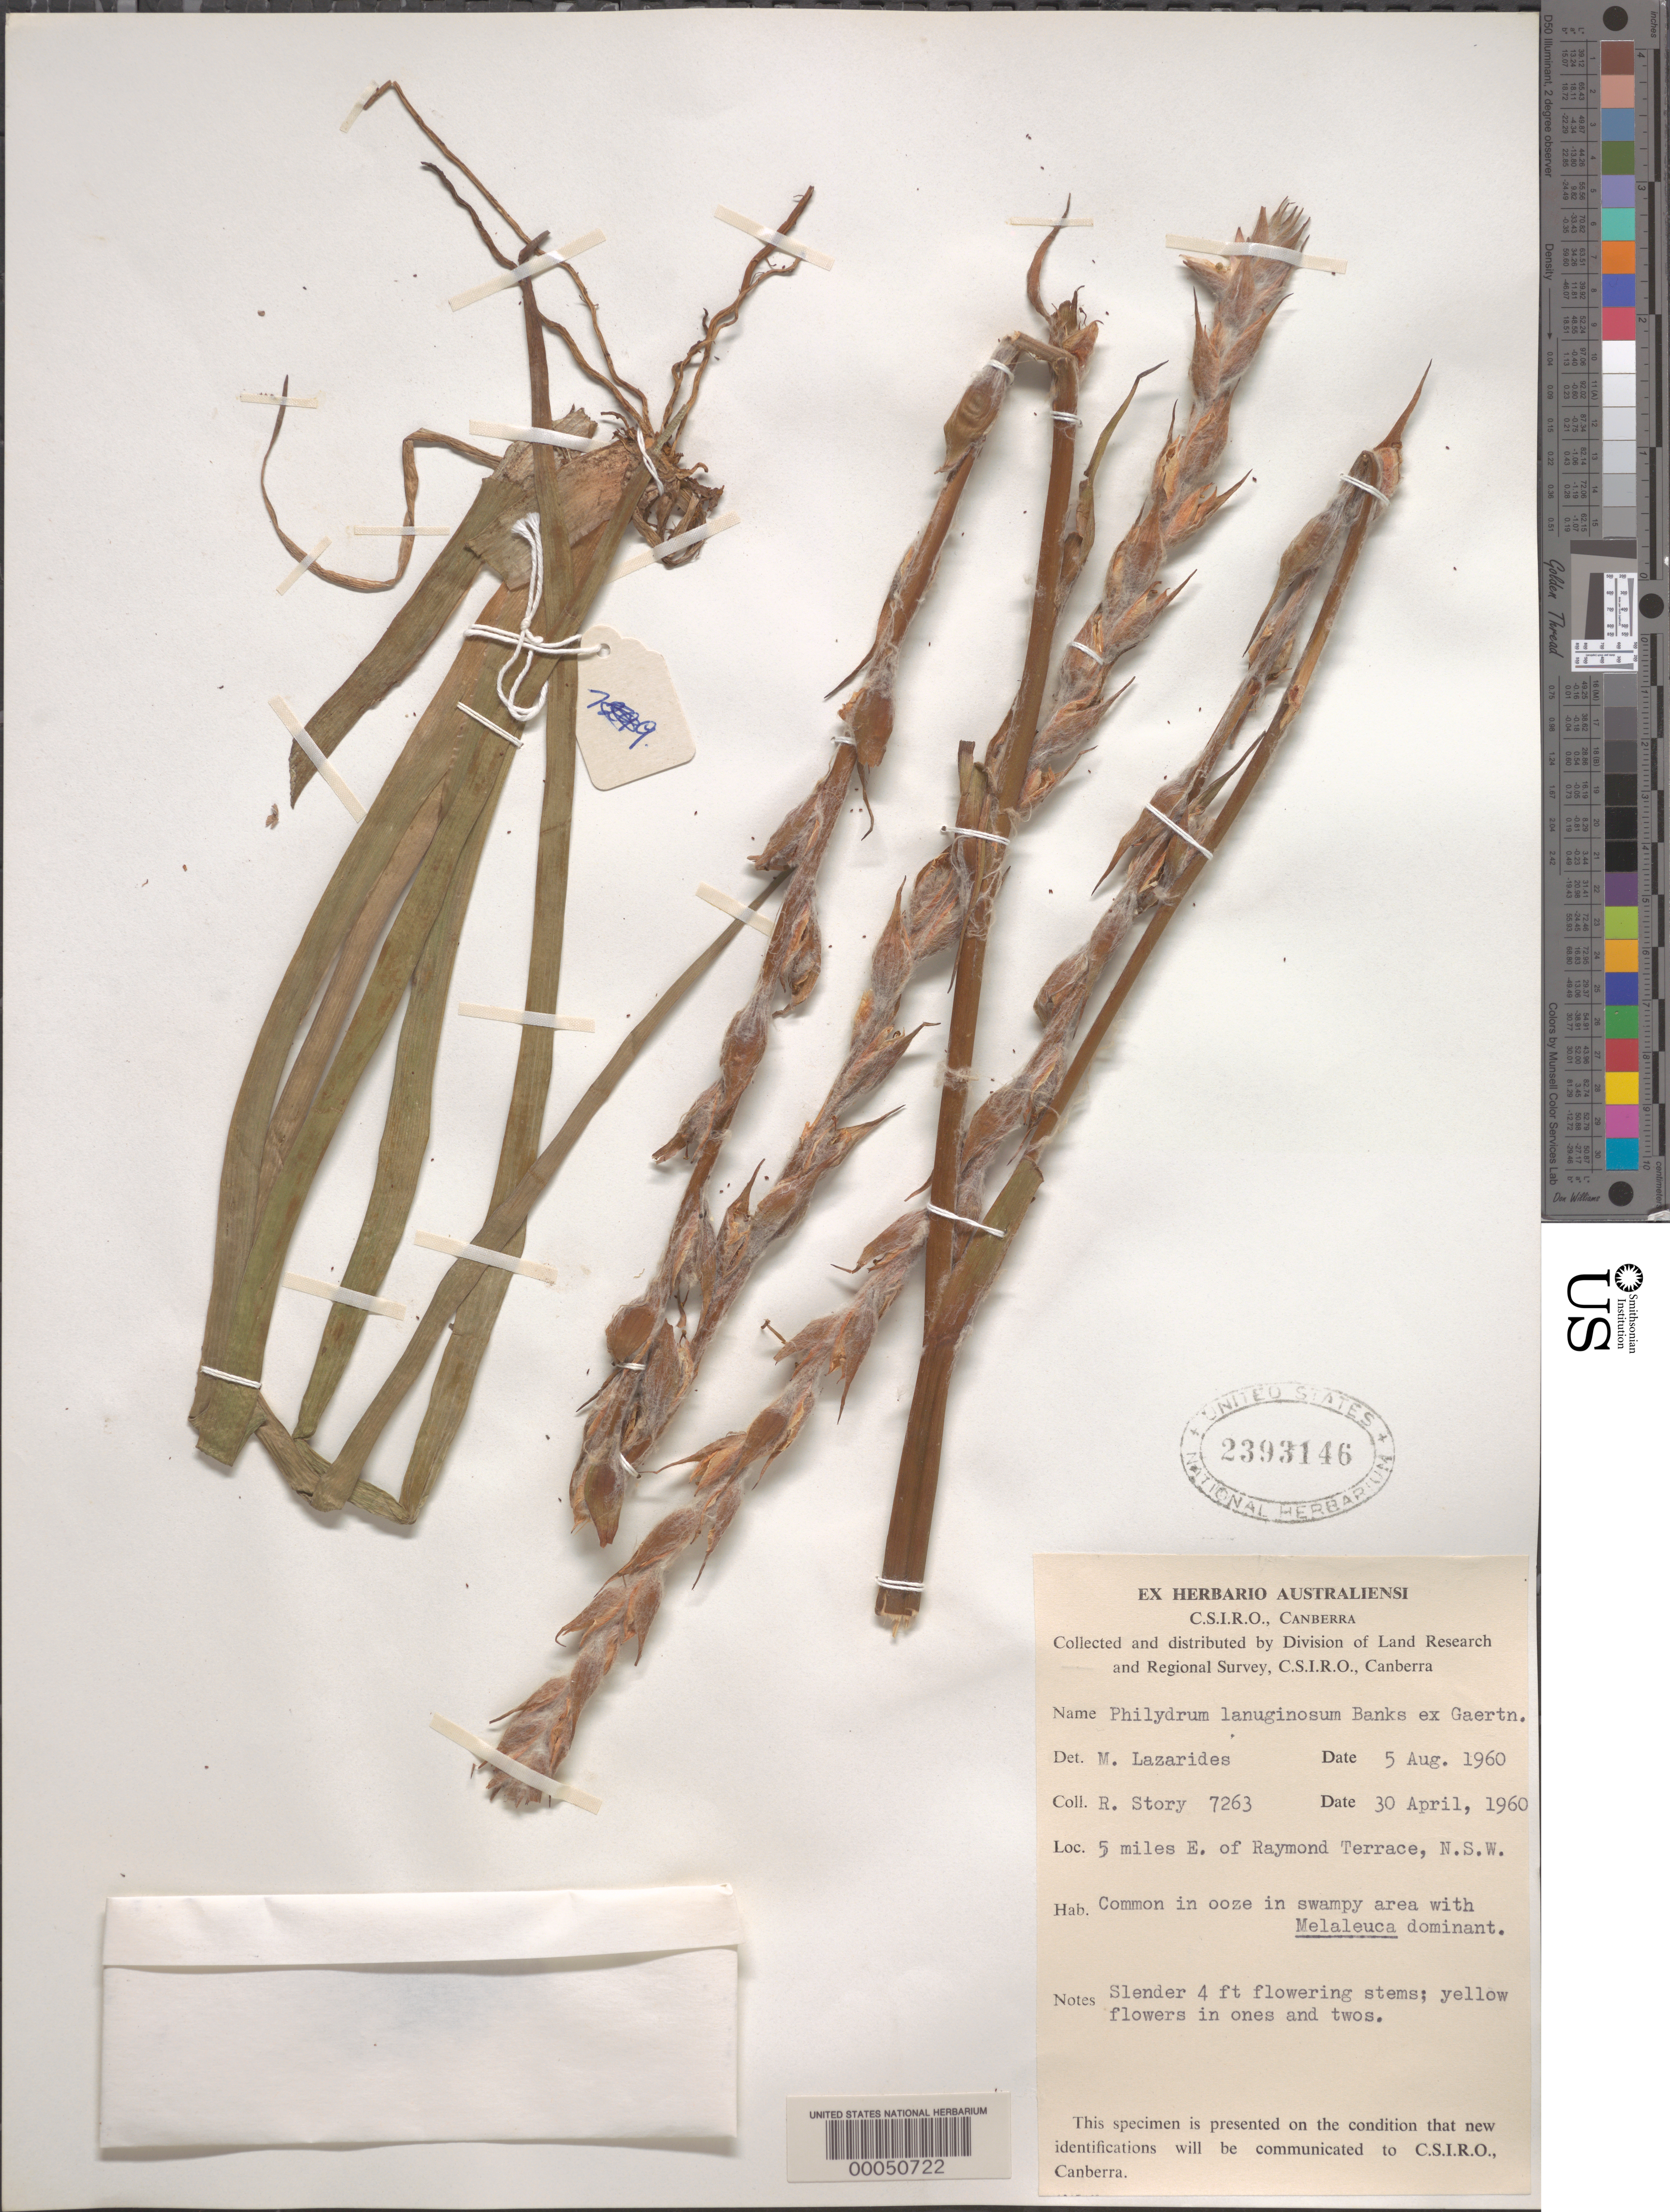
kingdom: Plantae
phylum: Tracheophyta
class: Liliopsida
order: Commelinales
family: Philydraceae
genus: Philydrum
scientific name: Philydrum lanuginosum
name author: Banks & Sol. ex Gaertn.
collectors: R. Stroy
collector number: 7263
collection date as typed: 30 Apr 1960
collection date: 1960-04-30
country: Australia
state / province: Australian Capital Territory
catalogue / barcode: US 2393146